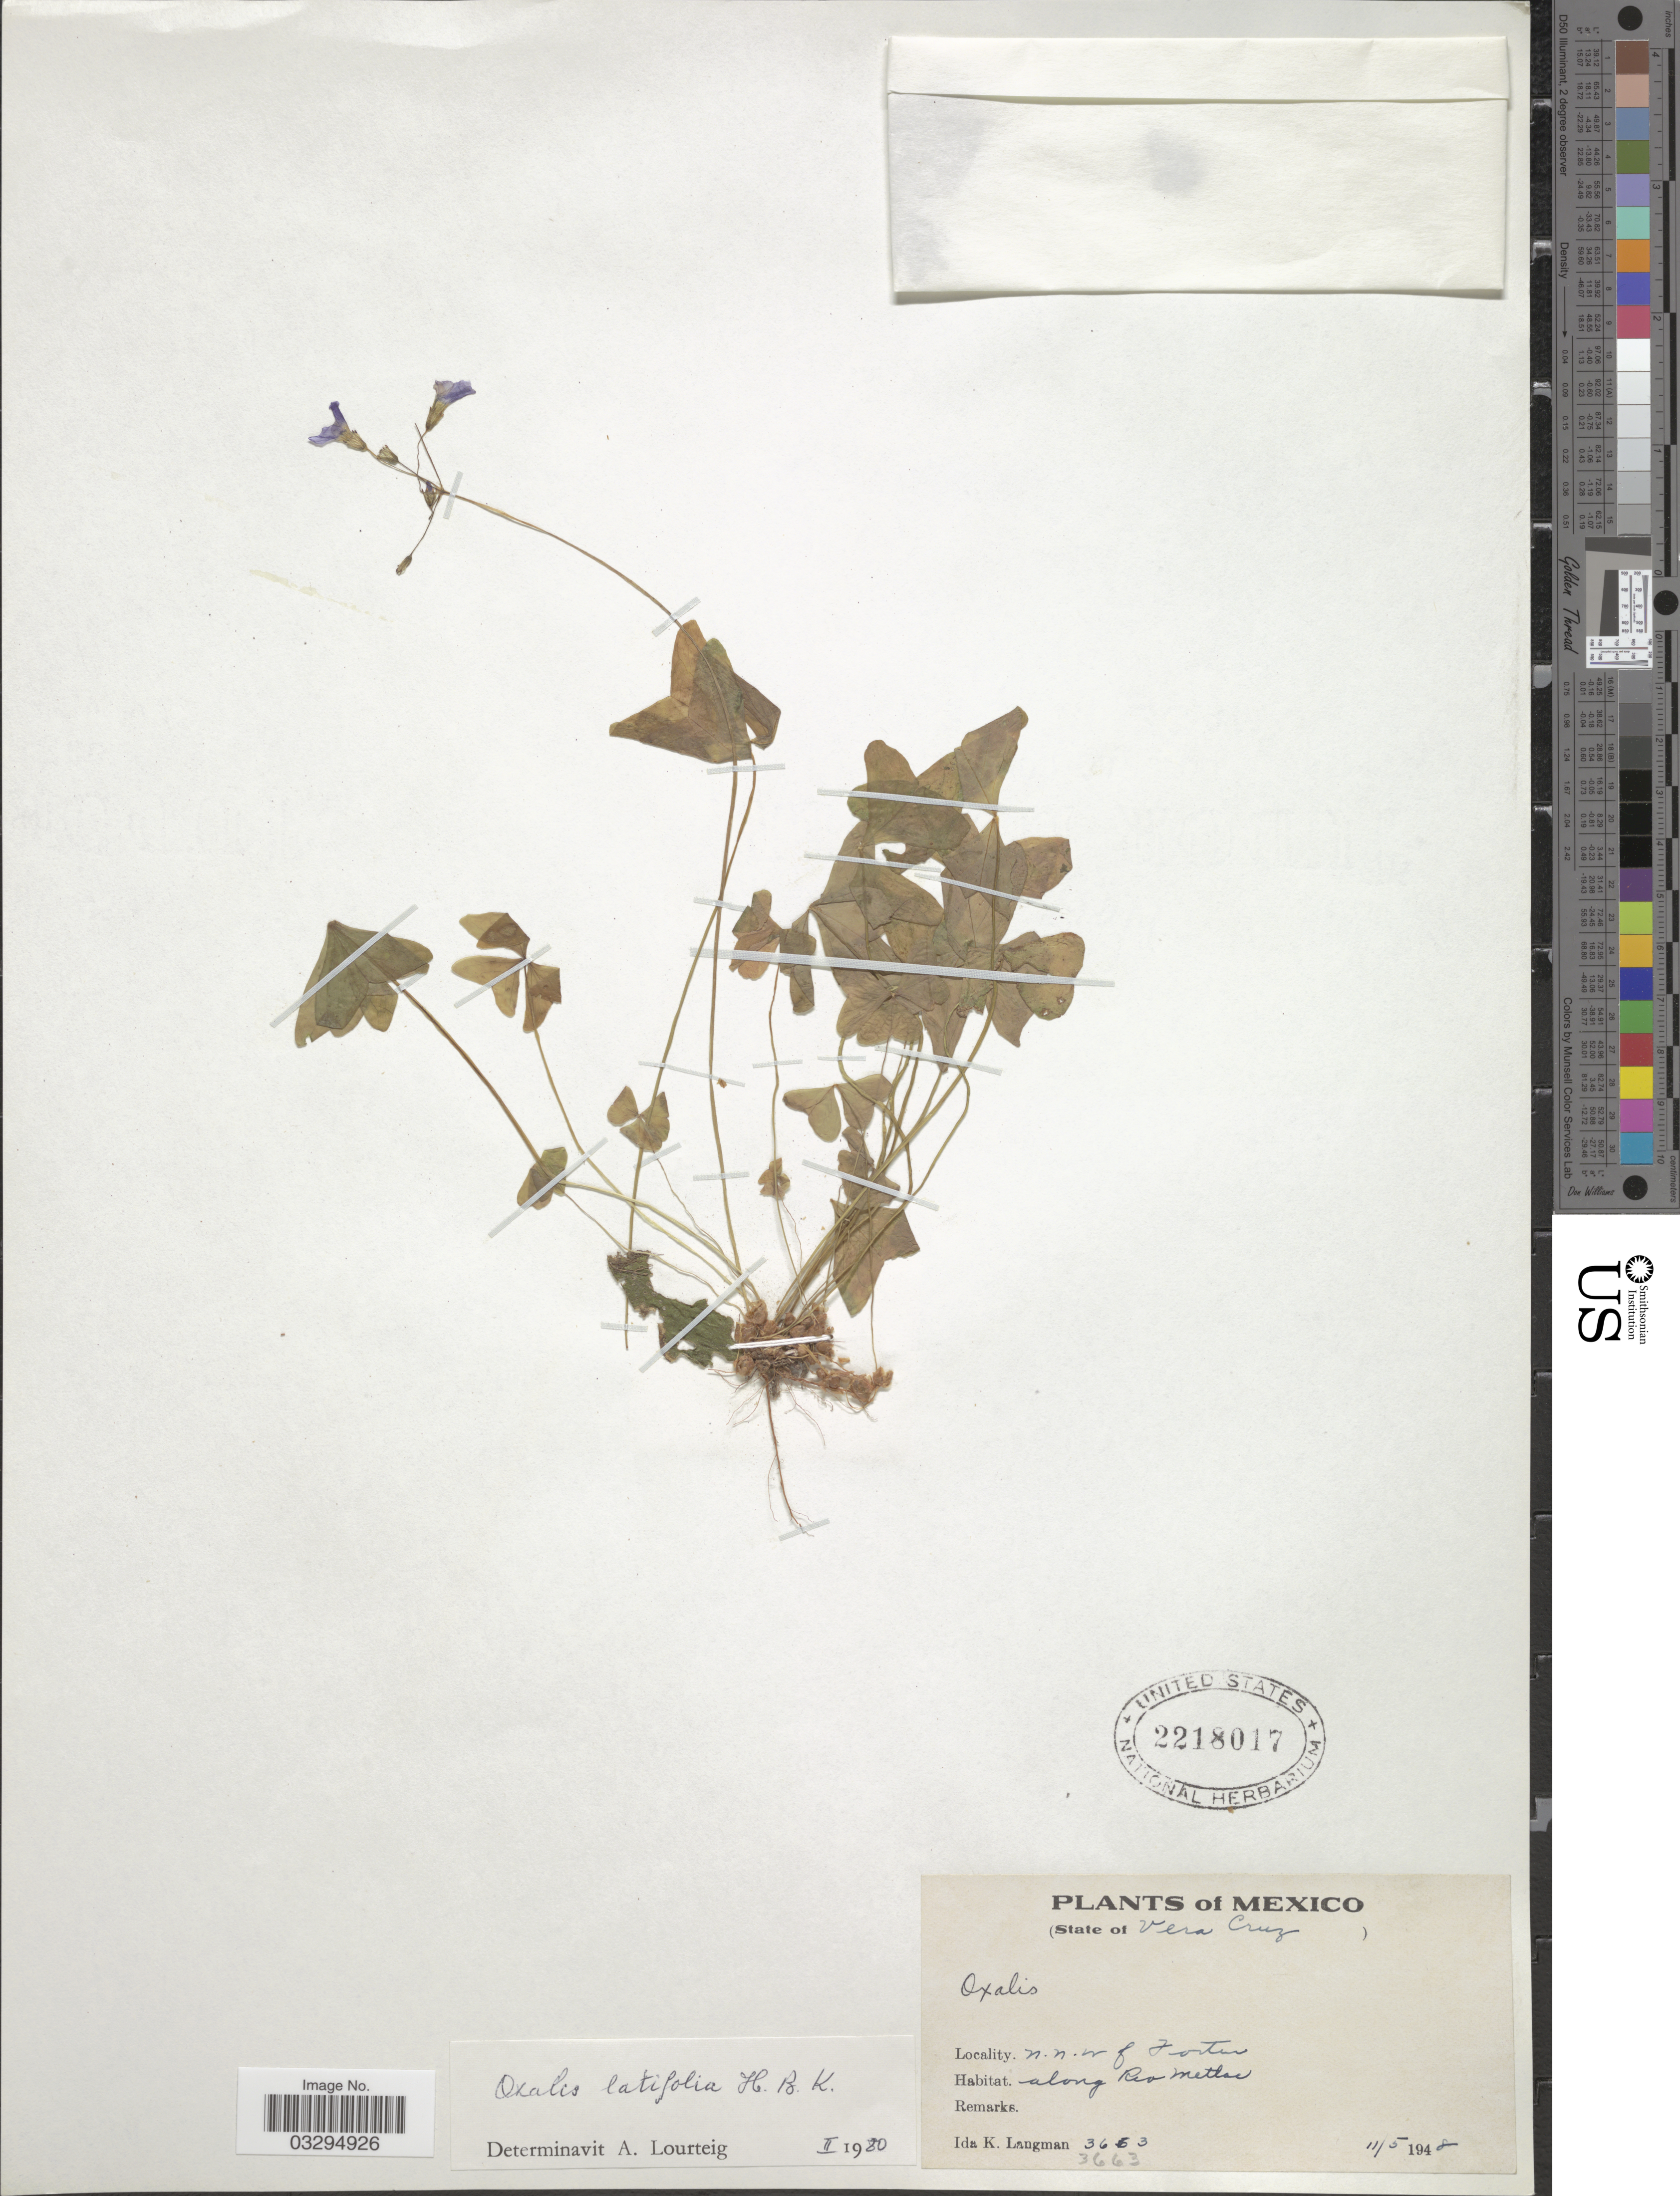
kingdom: Plantae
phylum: Tracheophyta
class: Magnoliopsida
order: Oxalidales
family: Oxalidaceae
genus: Oxalis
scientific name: Oxalis latifolia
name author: Kunth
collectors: I. K. Langman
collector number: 3663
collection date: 1948-05-11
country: Mexico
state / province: Veracruz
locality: State of Vera Cruz, n.n.w. of Fortin, along Rio Metlac.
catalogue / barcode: US 2218017